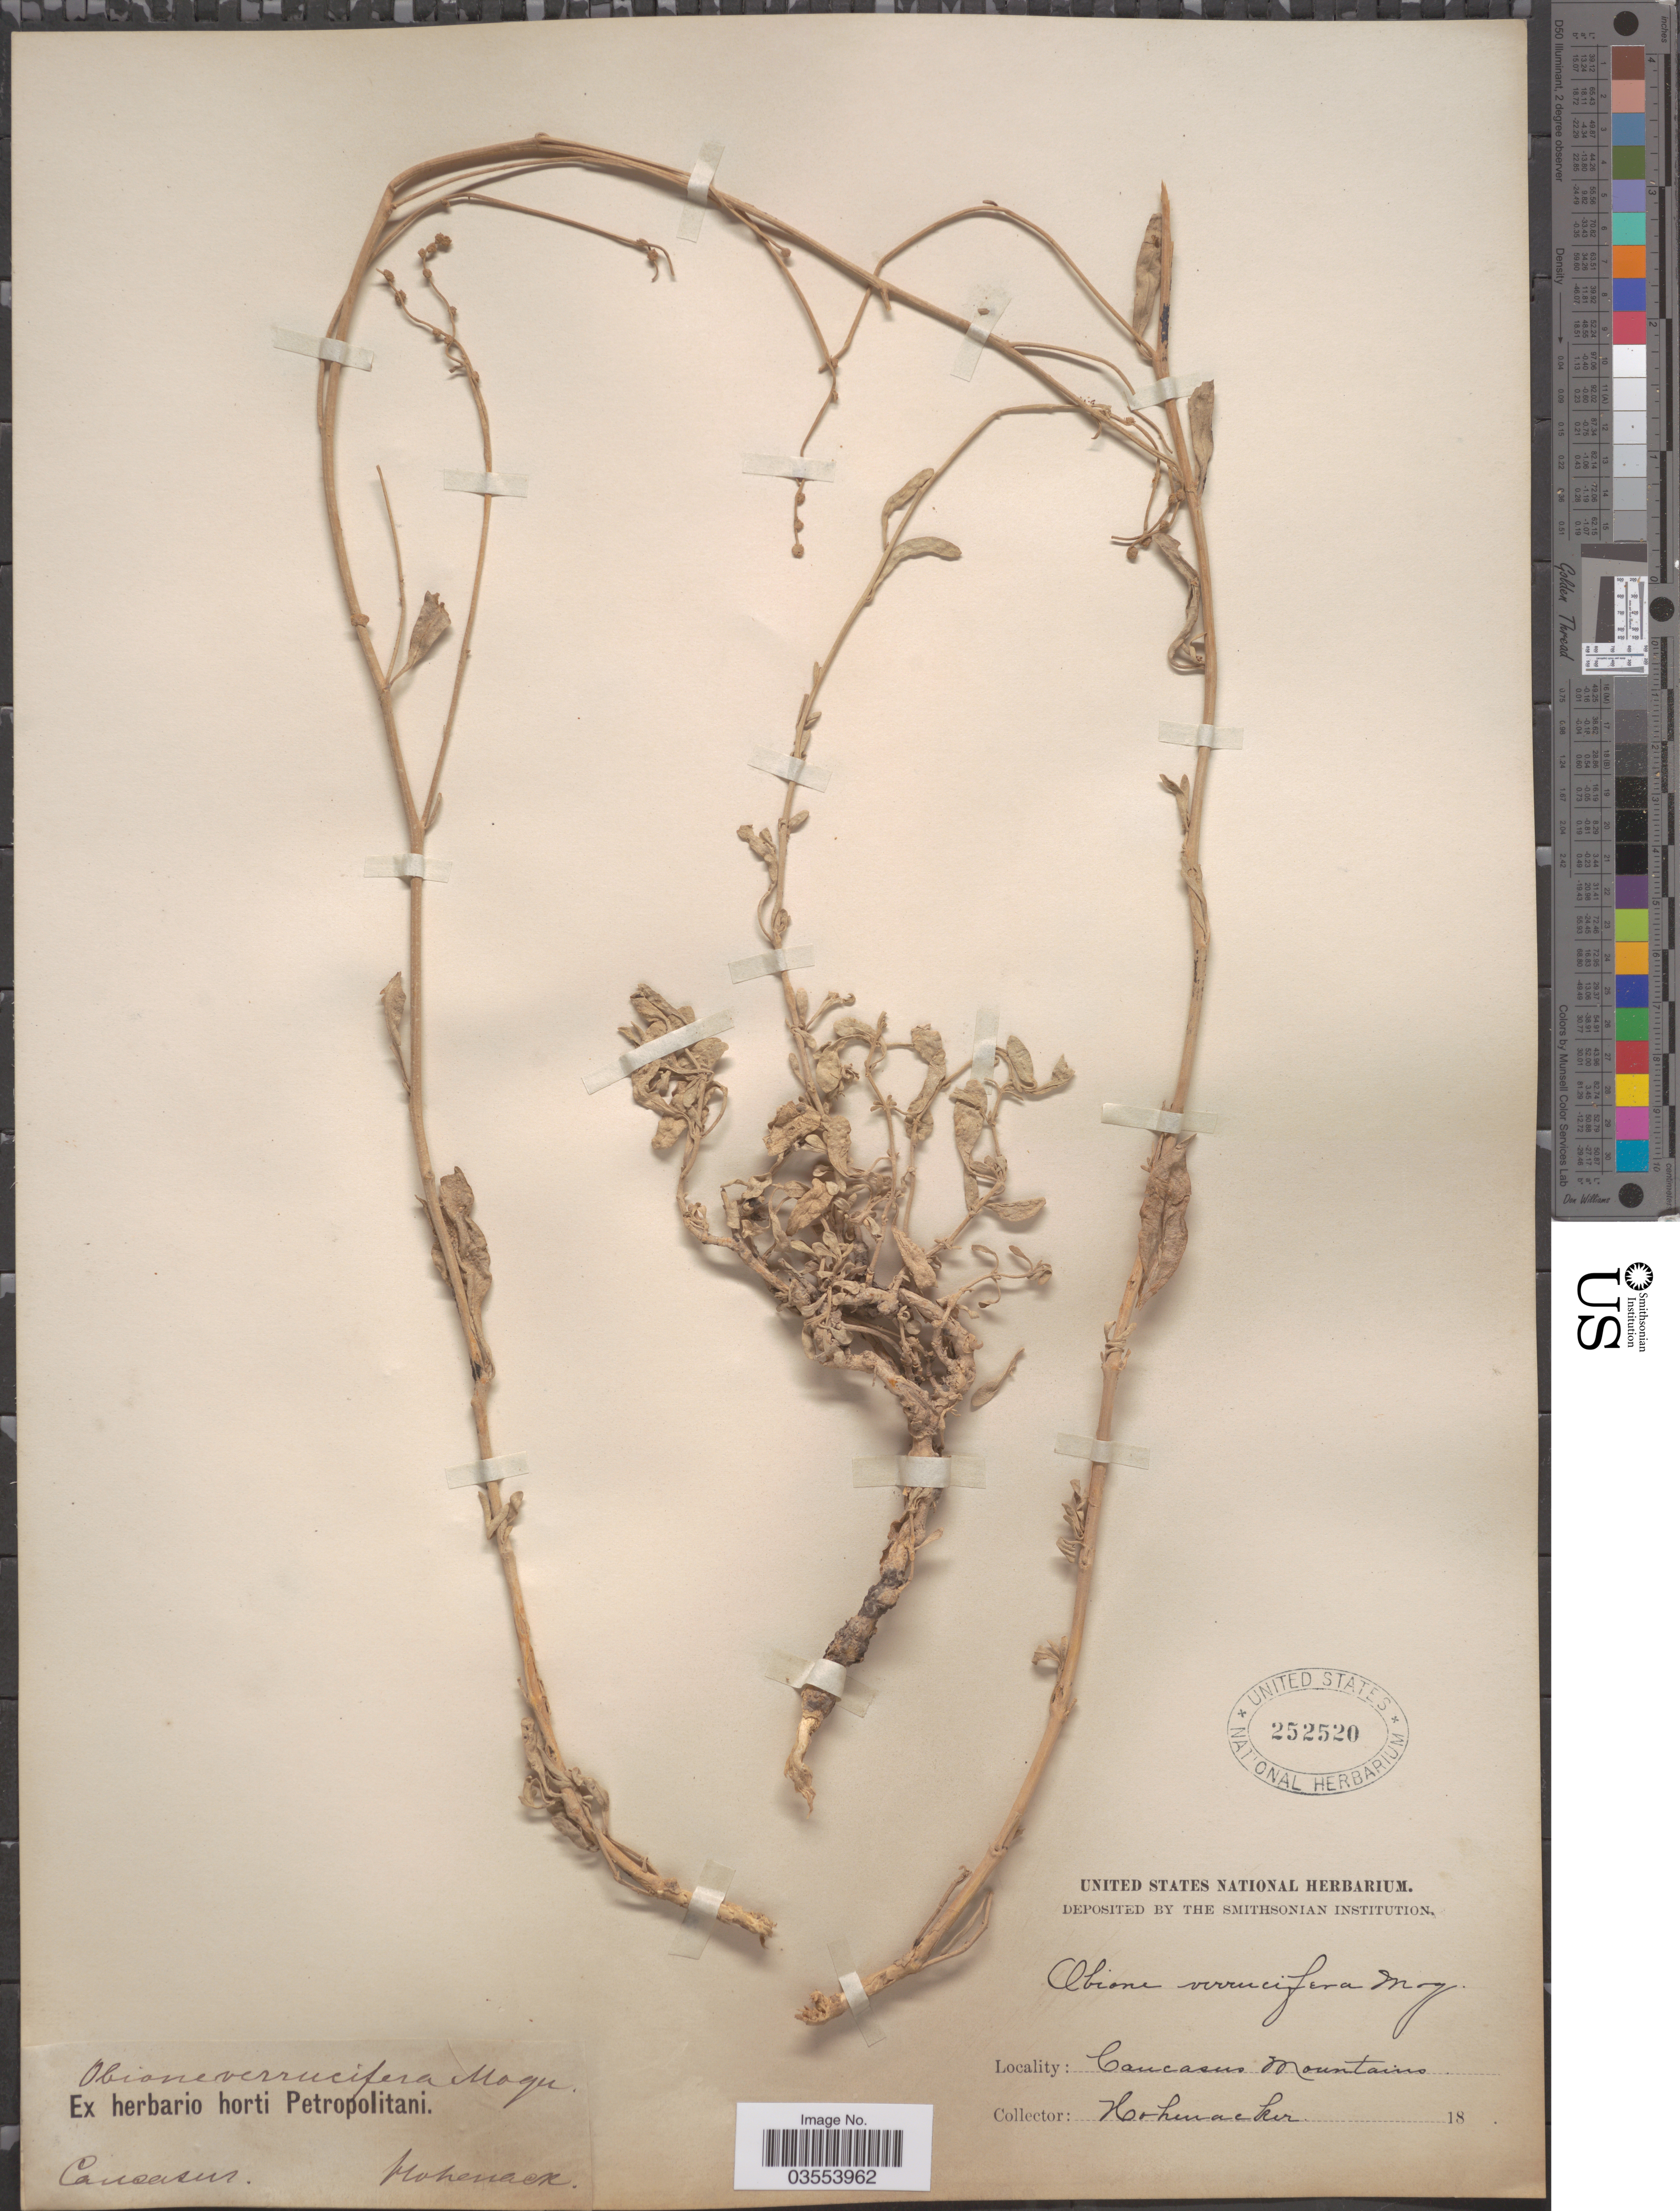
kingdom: Plantae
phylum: Tracheophyta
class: Magnoliopsida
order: Caryophyllales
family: Amaranthaceae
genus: Atriplex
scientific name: Atriplex verrucifera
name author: M. Bieb.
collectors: Hohenacker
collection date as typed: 18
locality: Caucasus Mountains.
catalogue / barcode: US 252520